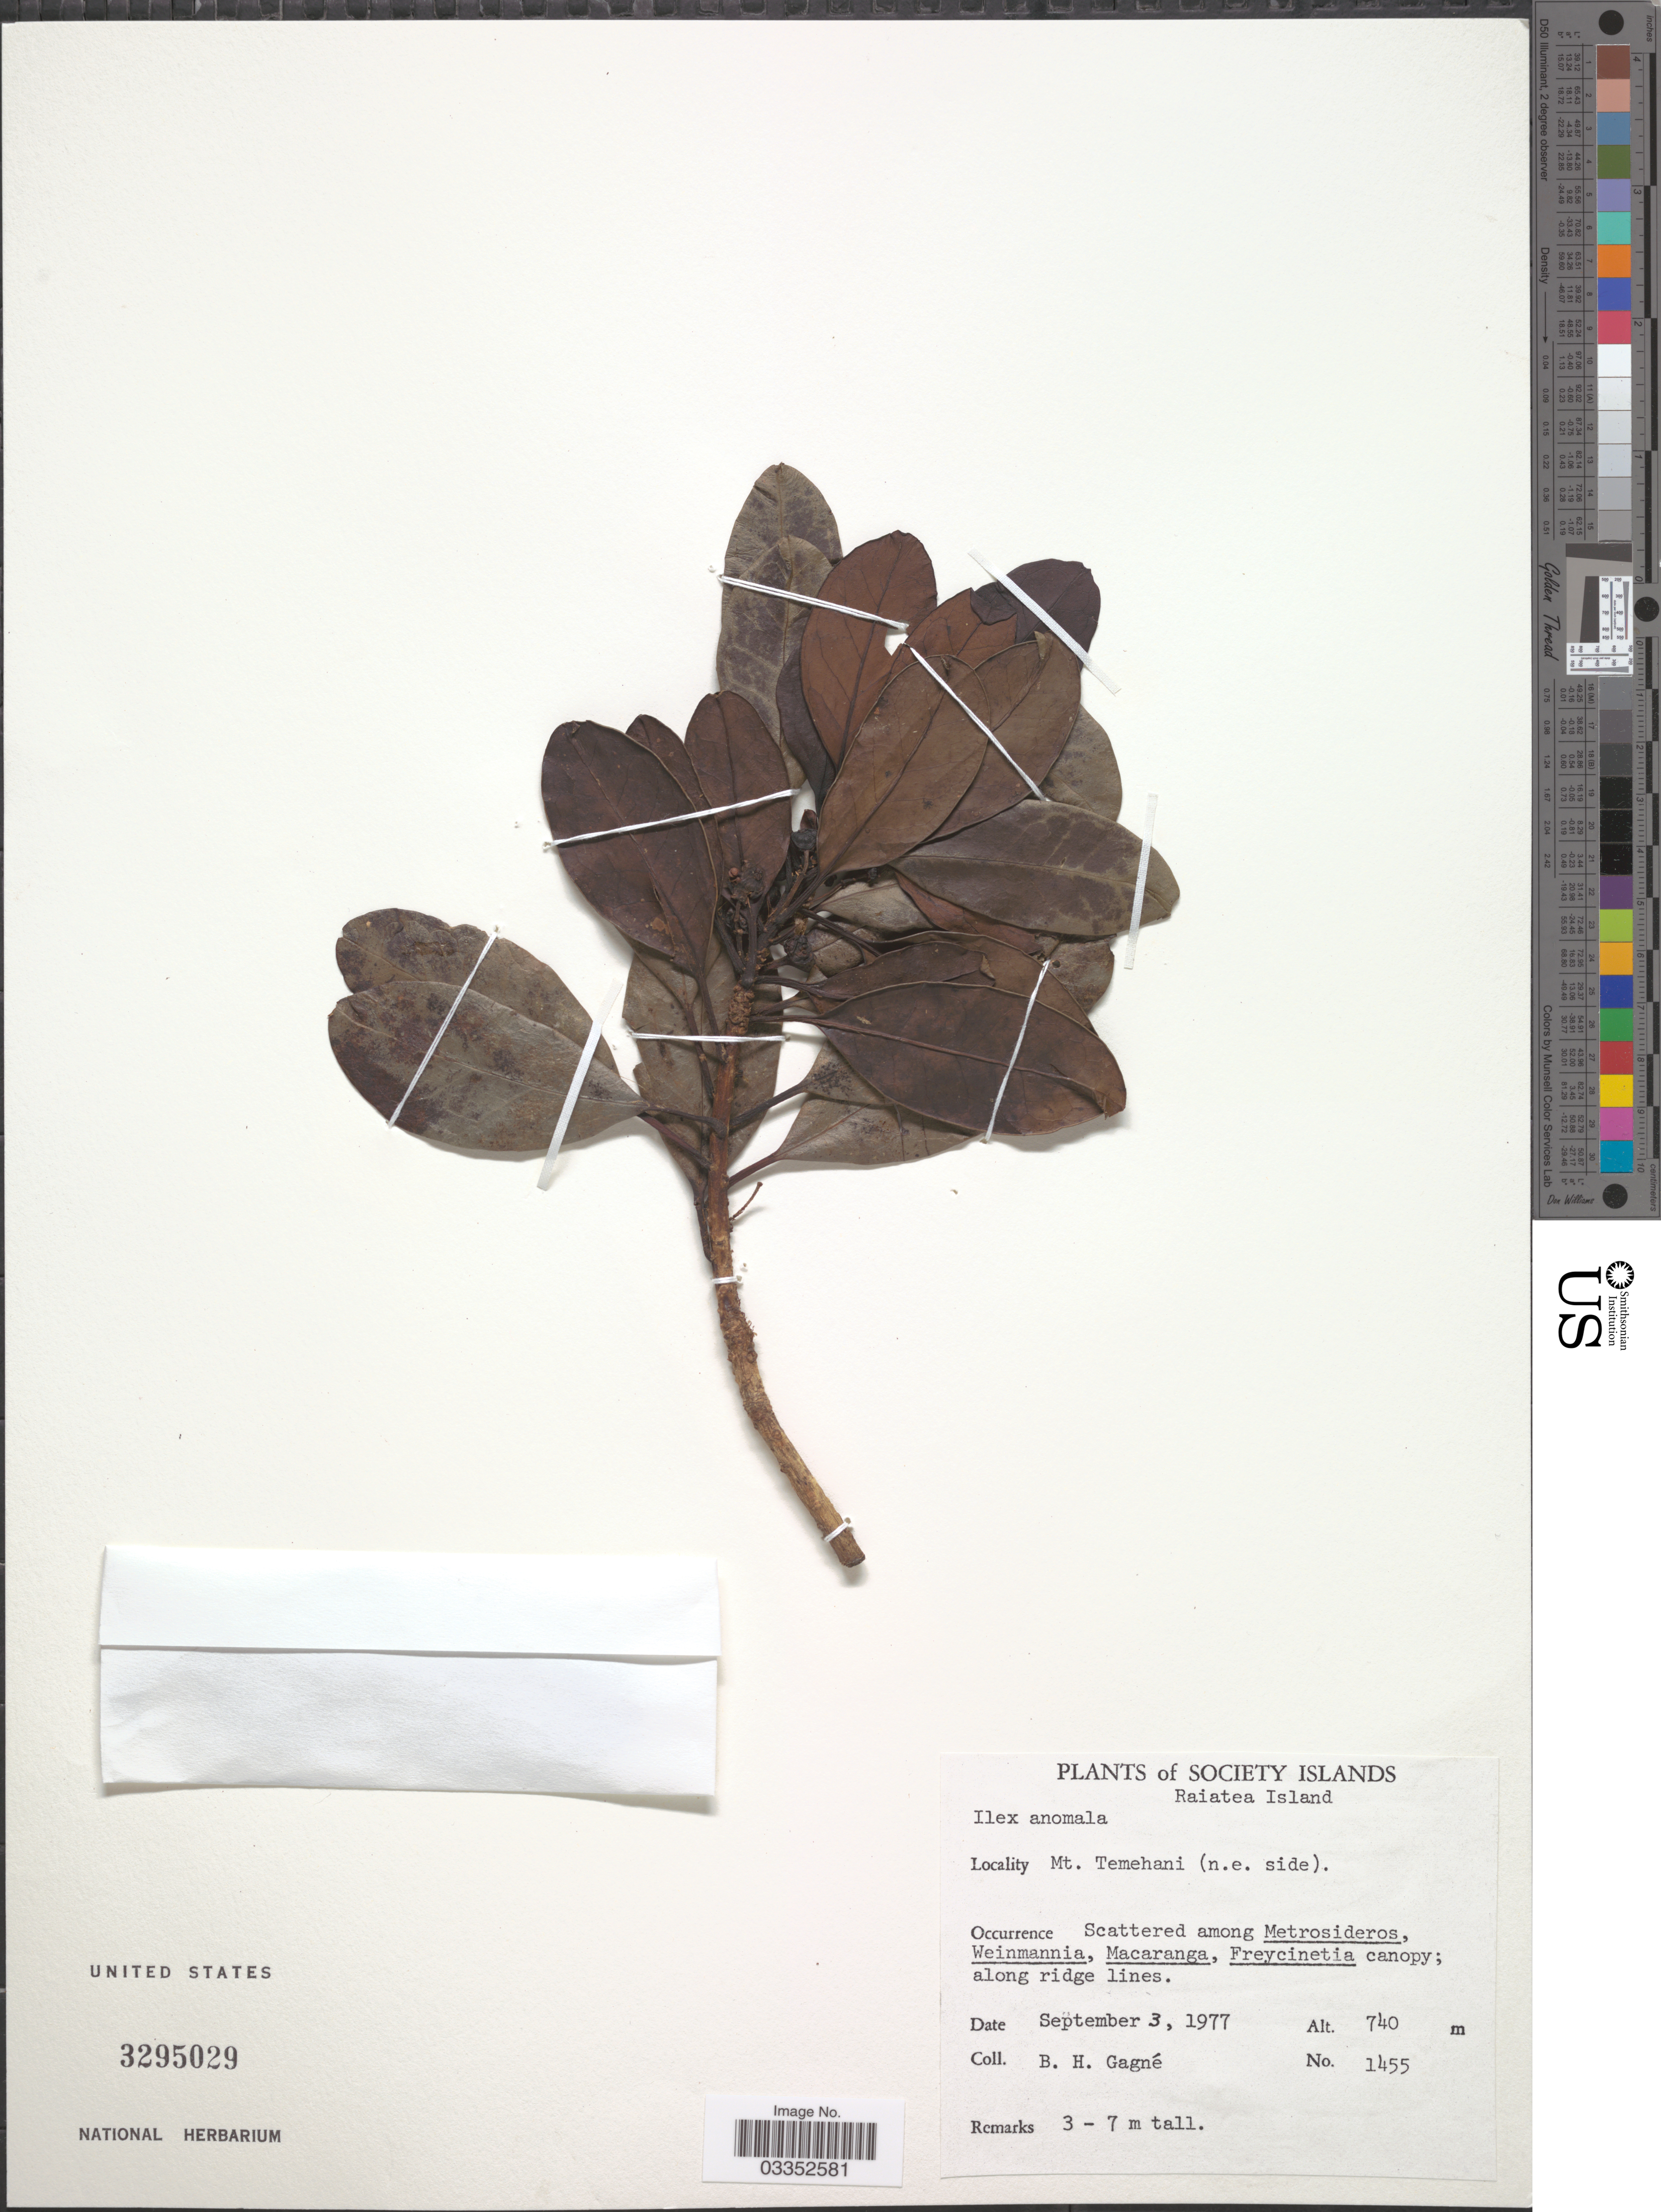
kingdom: Plantae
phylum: Tracheophyta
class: Magnoliopsida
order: Aquifoliales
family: Aquifoliaceae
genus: Ilex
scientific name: Ilex anomala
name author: Hook. & Arn.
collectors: B. H. Gagné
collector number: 1455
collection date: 1977-09-03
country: French Polynesia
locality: Society Islands. Raiatea Island. Mt. Temehani. (n.e. side).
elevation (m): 740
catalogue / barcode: US 3295029